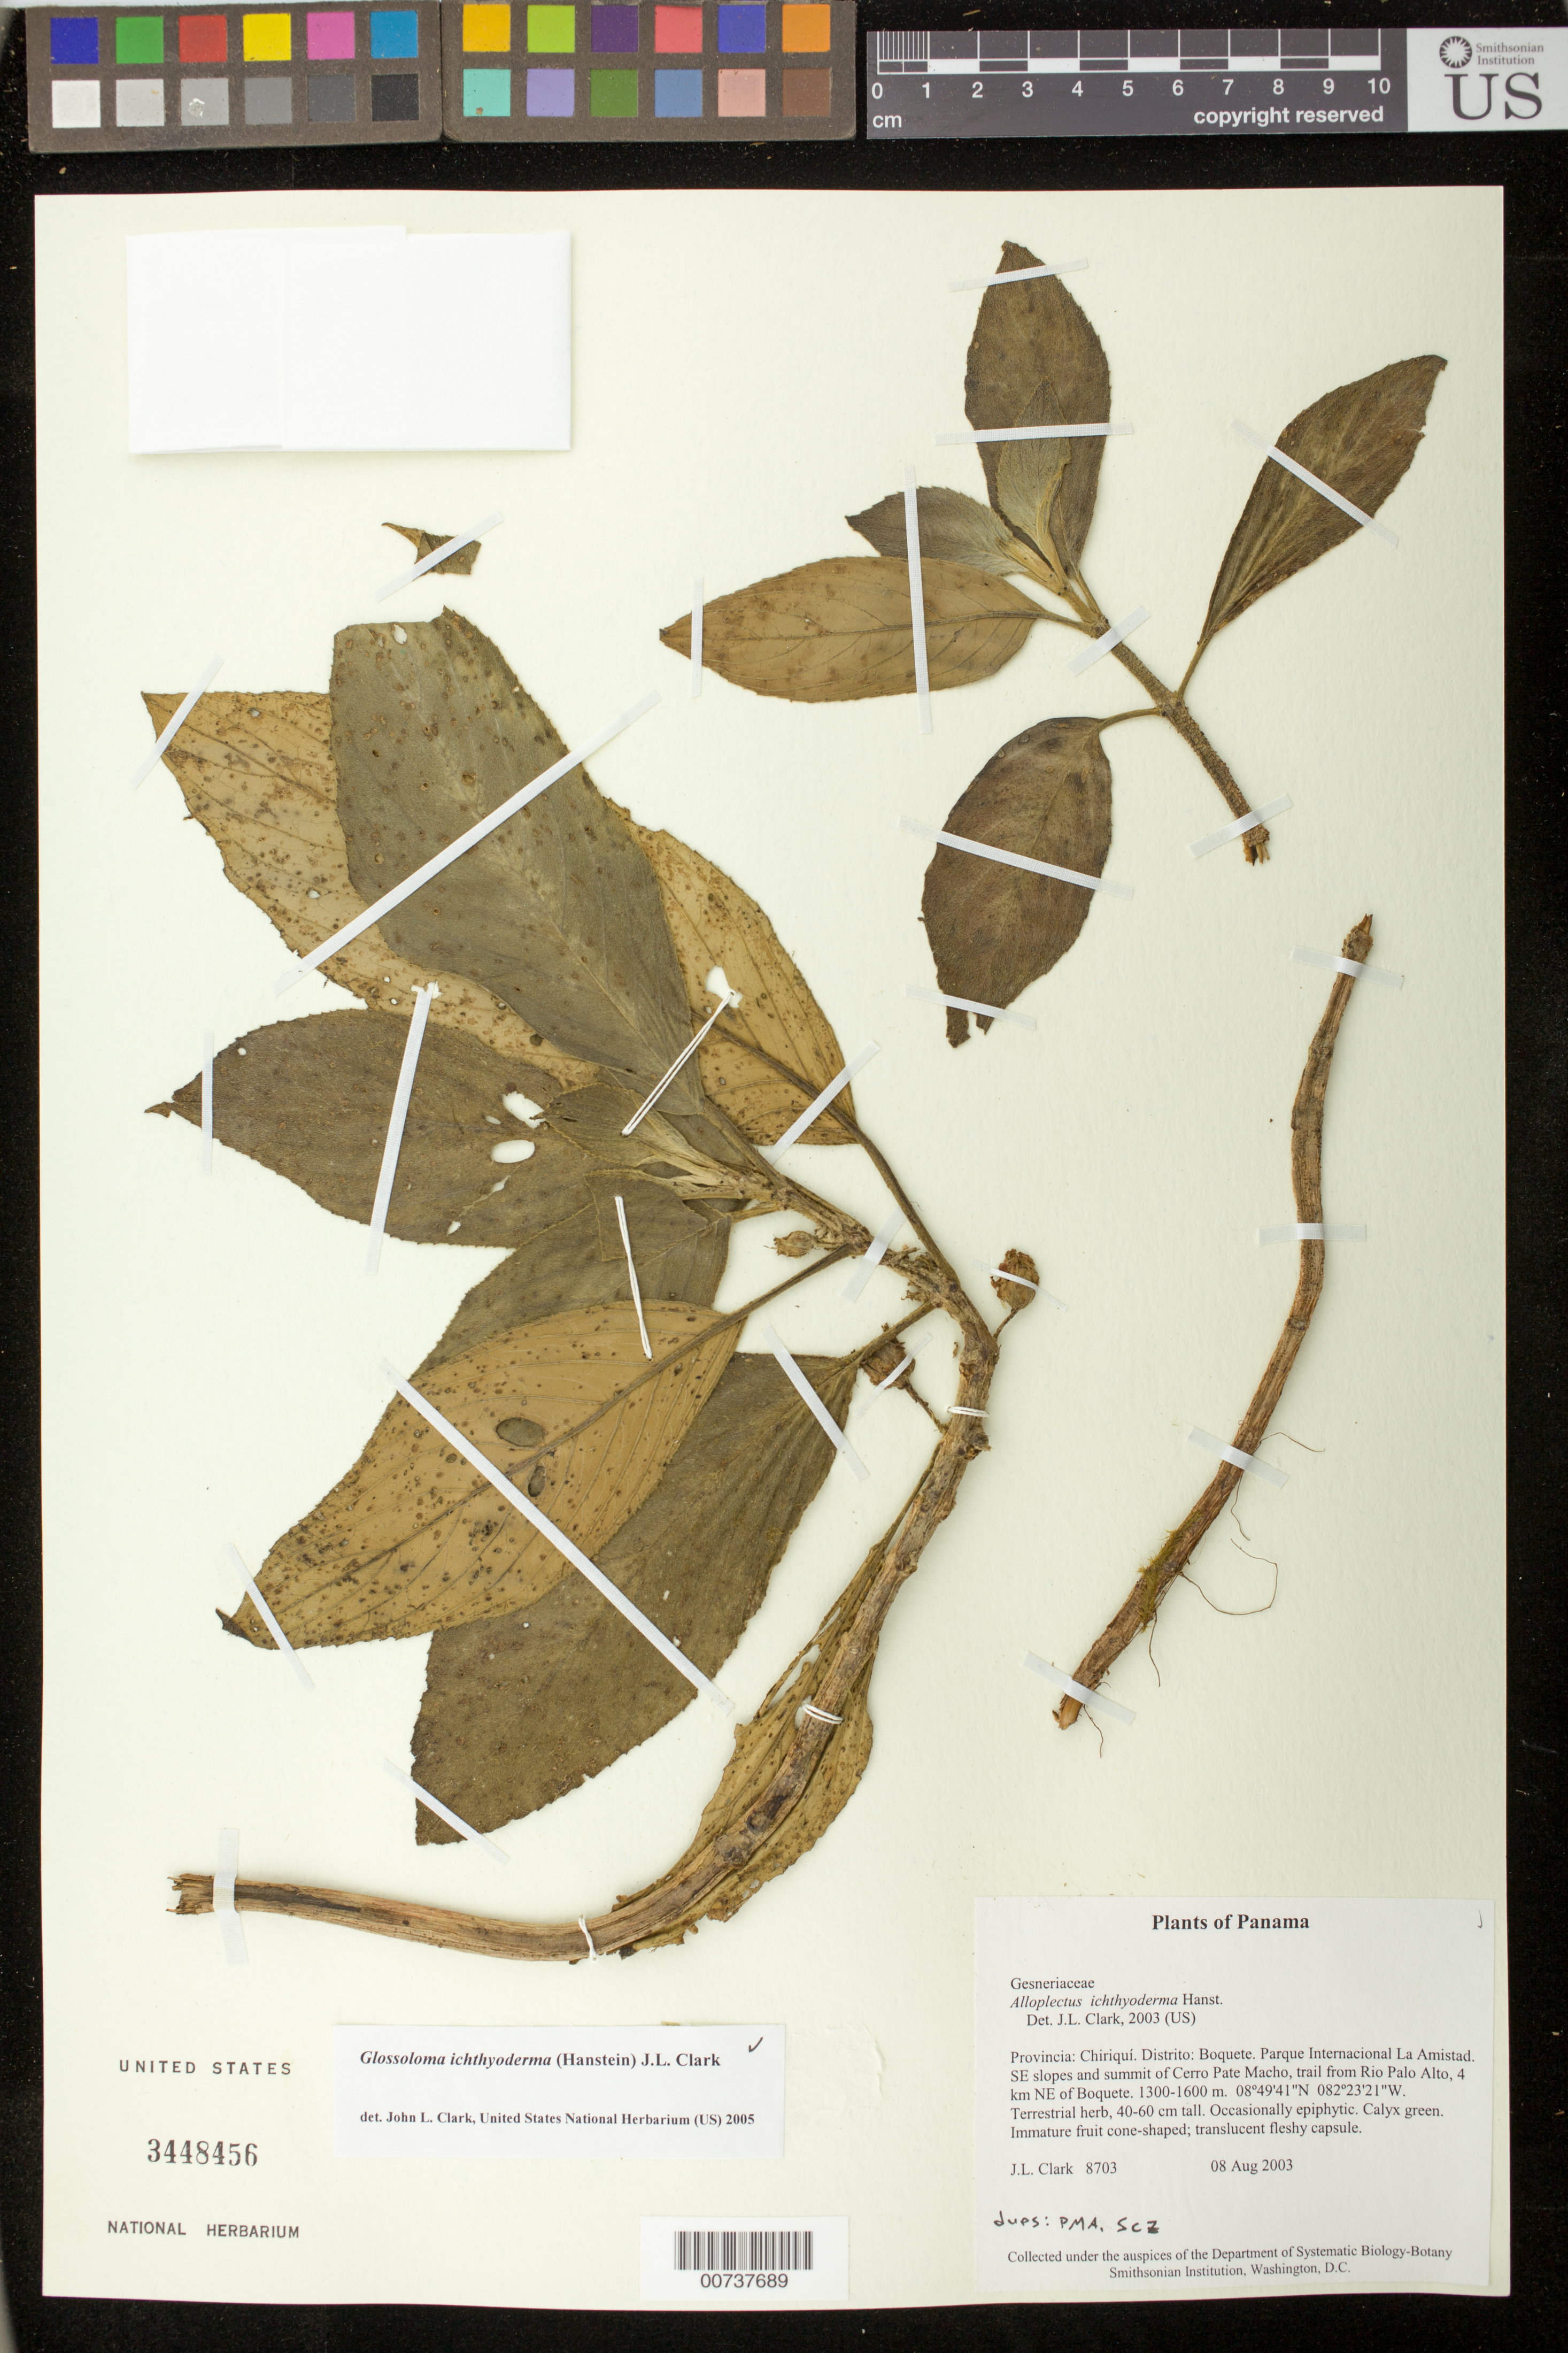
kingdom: Plantae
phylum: Tracheophyta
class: Magnoliopsida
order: Lamiales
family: Gesneriaceae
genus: Glossoloma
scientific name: Glossoloma ichthyoderma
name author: (Hanst.) J.L. Clark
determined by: Clark, J. L., (SEL), The Marie Selby Botanical Garden (UNITED STATES)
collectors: J. L. Clark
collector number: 8703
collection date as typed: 08 Aug 2003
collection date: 2003-08-08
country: Panama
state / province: Chiriquí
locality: Boquete. Parque Internacional La Amistad. SE slopes and summit of Cerro Pate Macho, trail from Rio Palo Alto, 4 km NE of Boquete.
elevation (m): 1300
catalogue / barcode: US 3448456